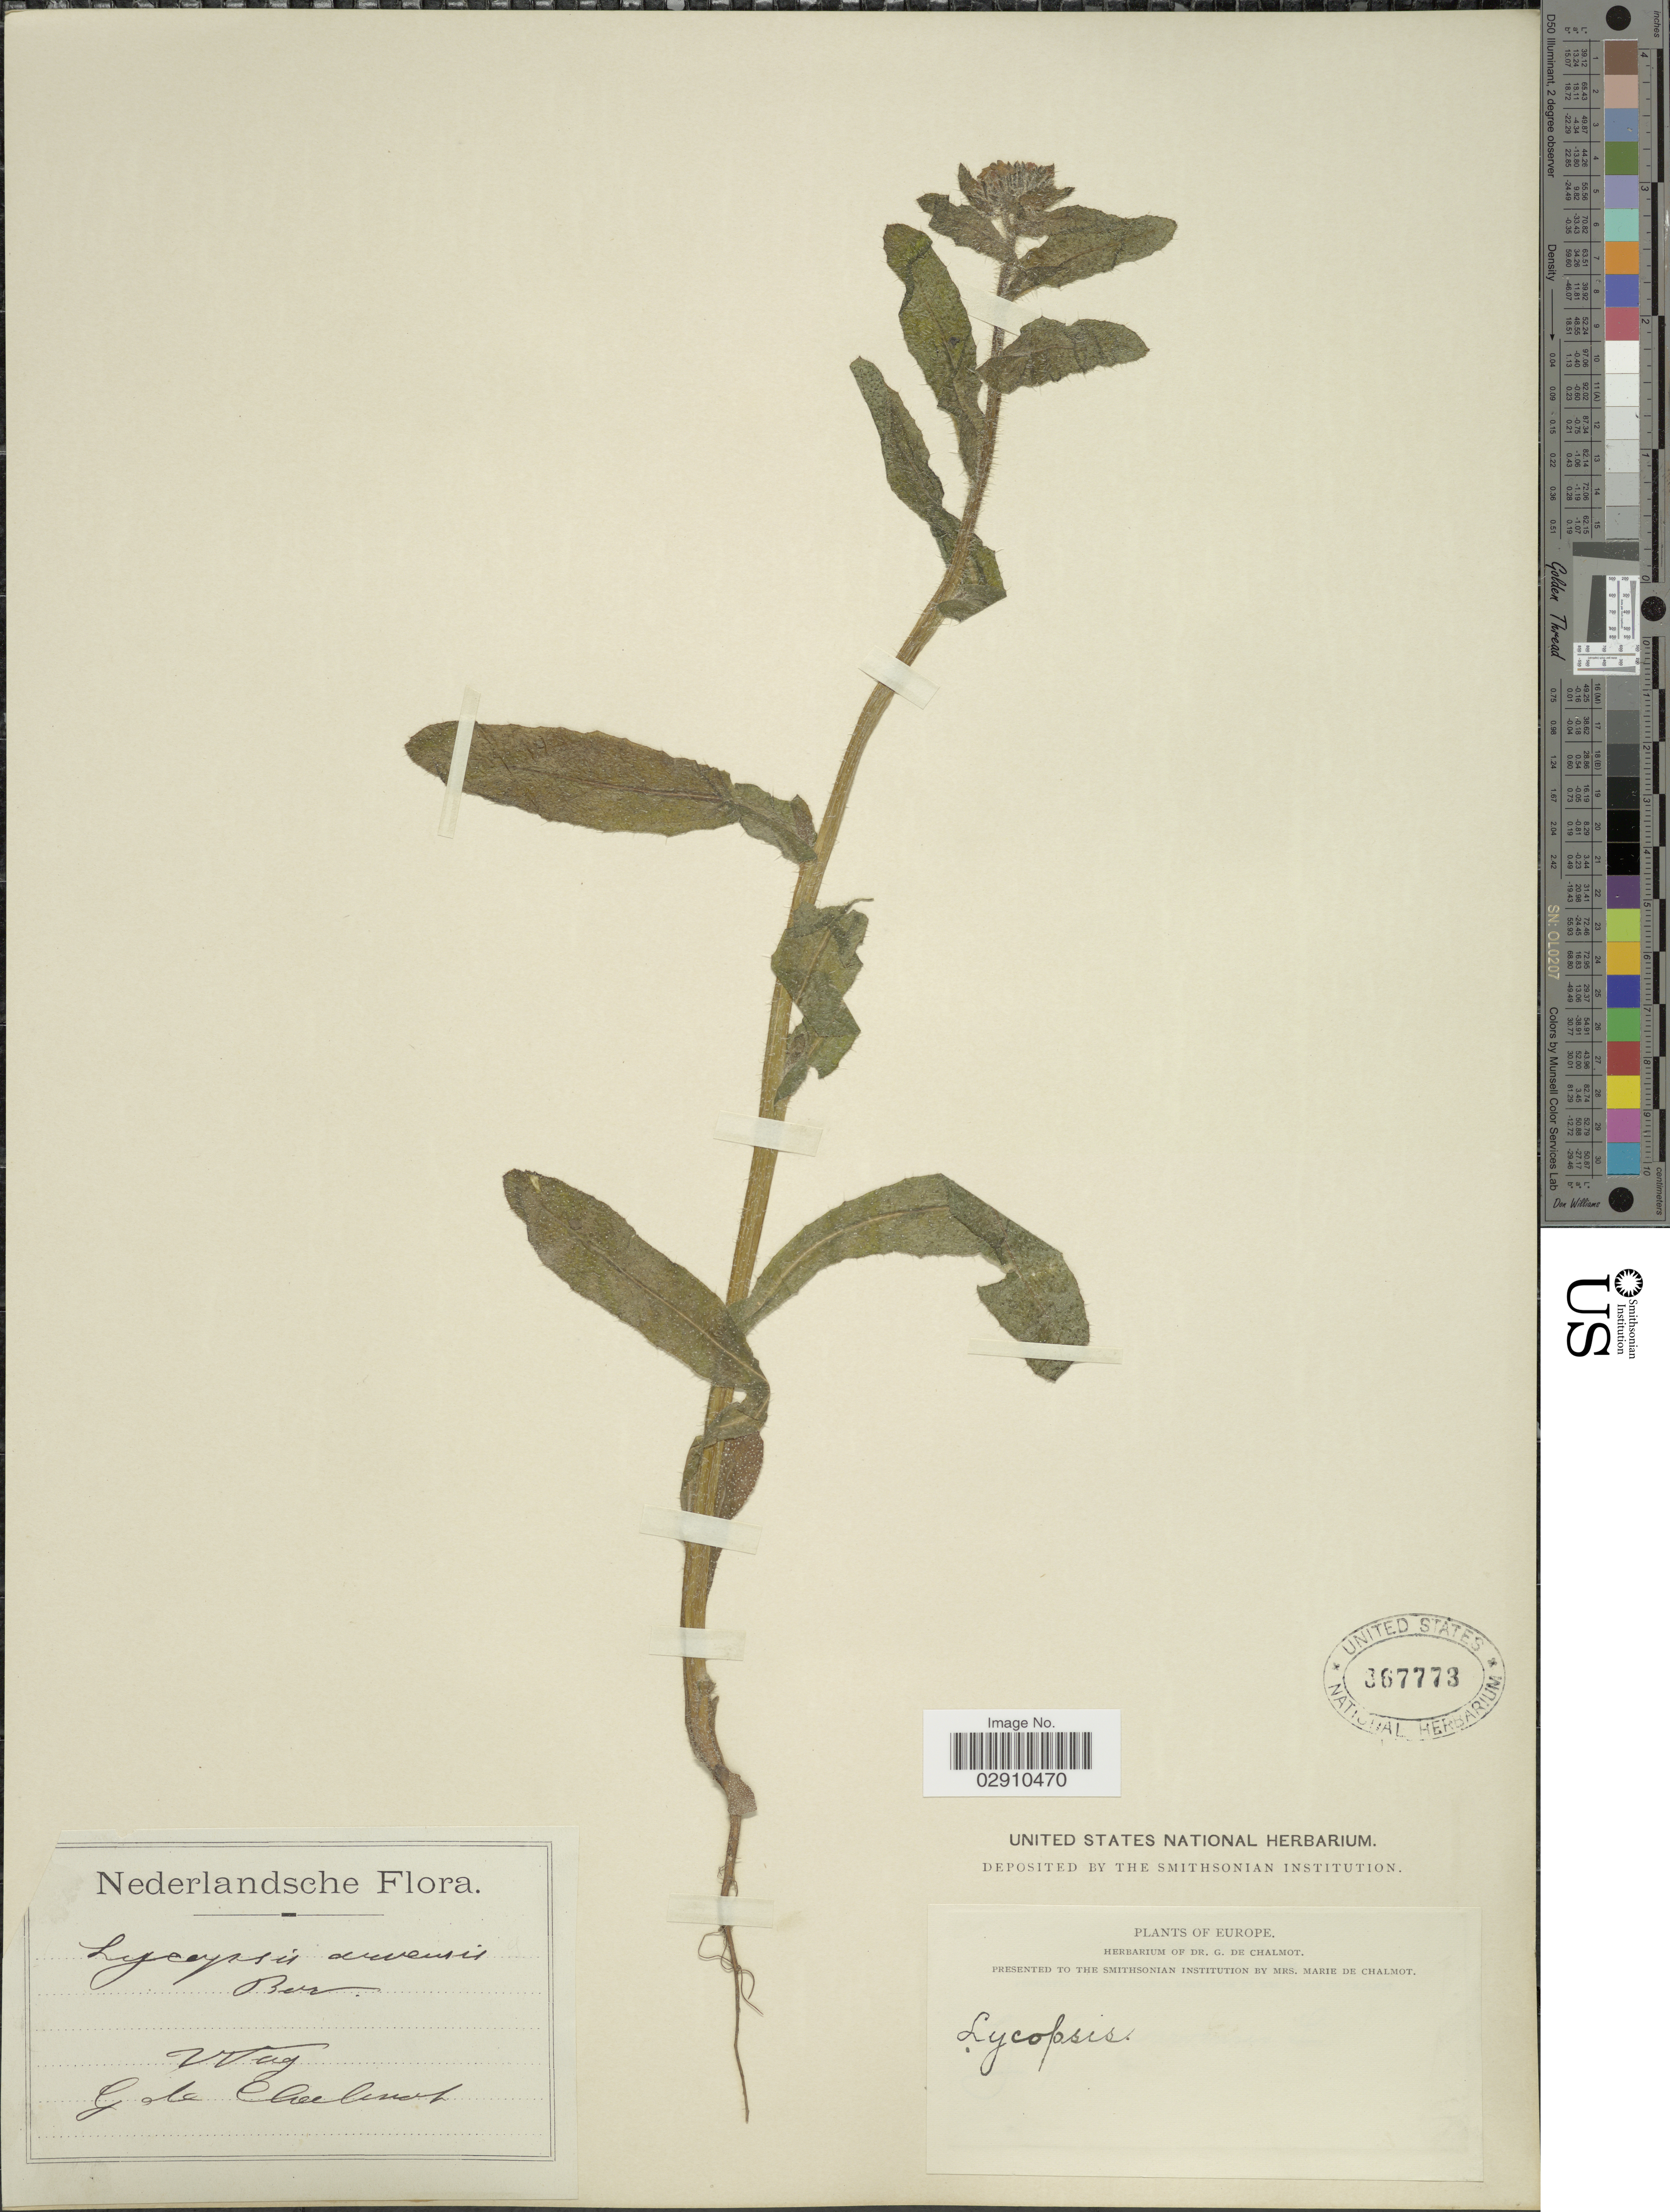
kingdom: Plantae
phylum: Tracheophyta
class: Magnoliopsida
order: Boraginales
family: Boraginaceae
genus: Lycopsis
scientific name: Lycopsis arvensis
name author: L.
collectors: G. de Chalmot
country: Netherlands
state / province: Gelderland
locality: Wag.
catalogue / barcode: US 367773